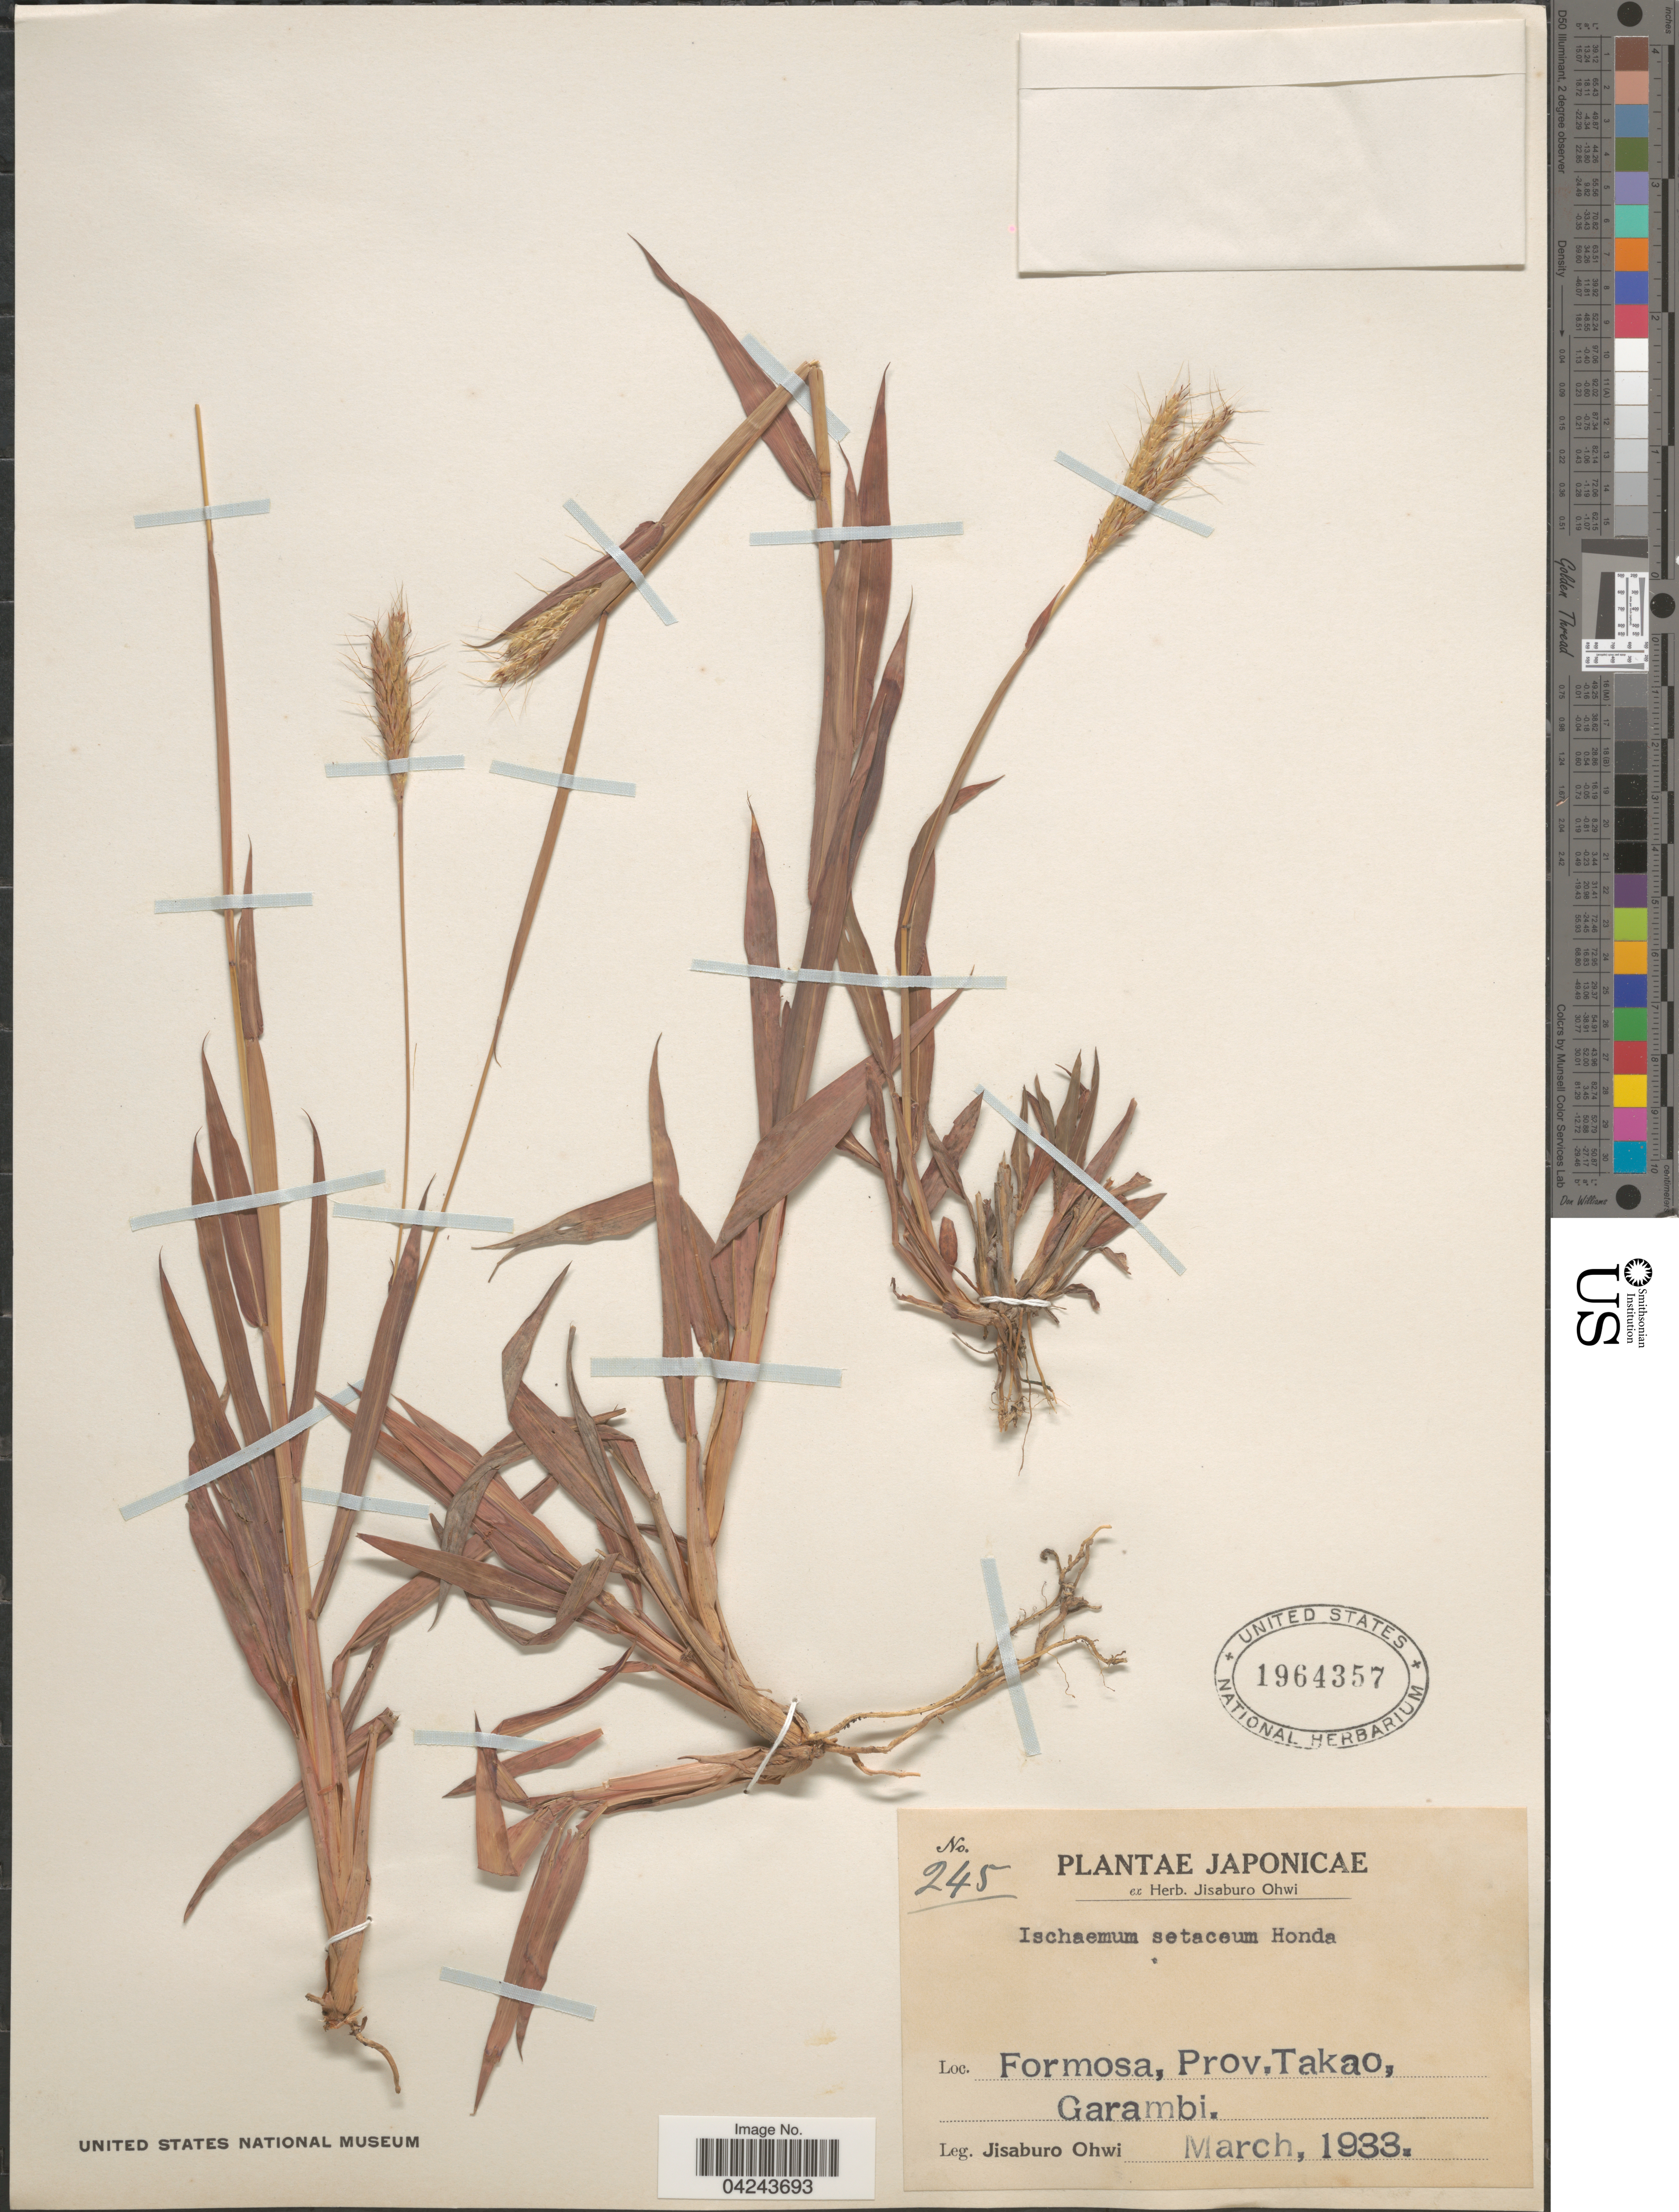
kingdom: Plantae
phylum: Tracheophyta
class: Liliopsida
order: Poales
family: Poaceae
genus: Ischaemum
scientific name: Ischaemum setaceum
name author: Honda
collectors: J. Ohwi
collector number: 245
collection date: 1933-03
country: Taiwan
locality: Formosa, Prov. Takao, Garambi.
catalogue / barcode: US 1964357